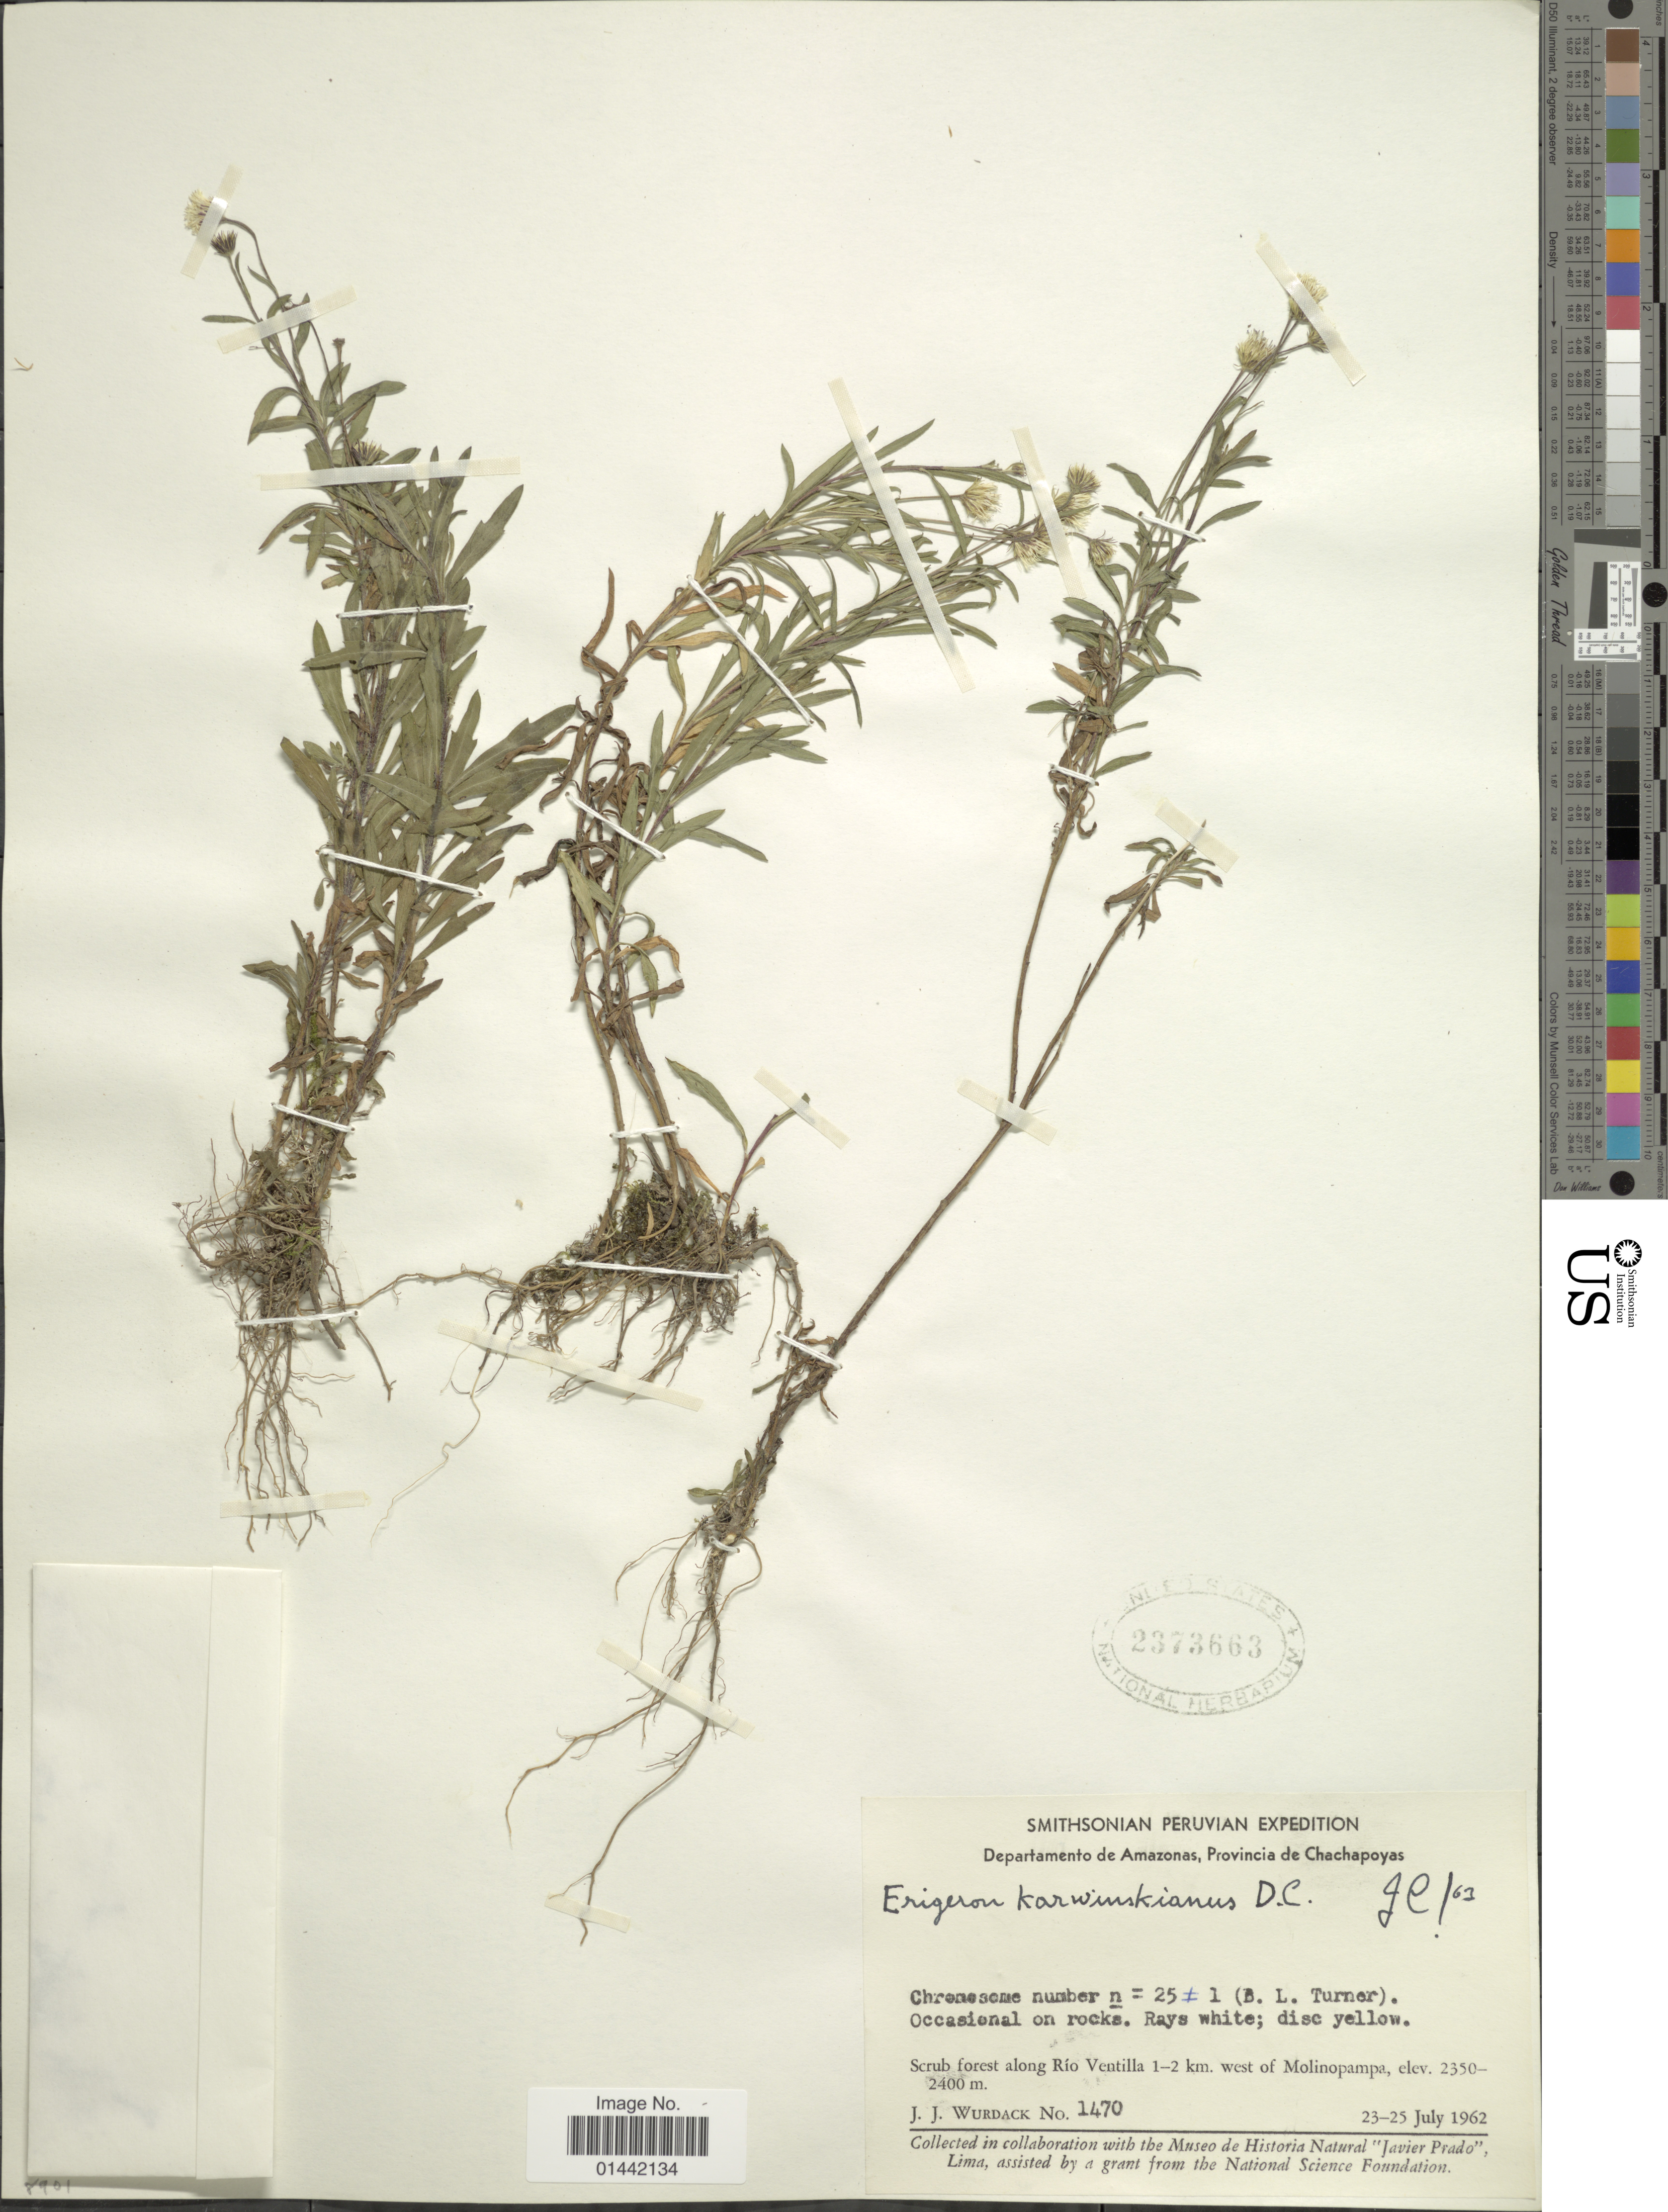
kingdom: Plantae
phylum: Tracheophyta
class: Magnoliopsida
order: Asterales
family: Asteraceae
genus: Erigeron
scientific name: Erigeron karvinskianus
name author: DC.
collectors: J. J. Wurdack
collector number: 1470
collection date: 1962-07-23/1962-07-25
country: Peru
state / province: Amazonas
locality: Departamento de Amazonas, Provincia de Chachapoyas, scrub forest along Río Ventilla 1-2 km. west of Molinopampa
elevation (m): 2350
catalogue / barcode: US 2373663